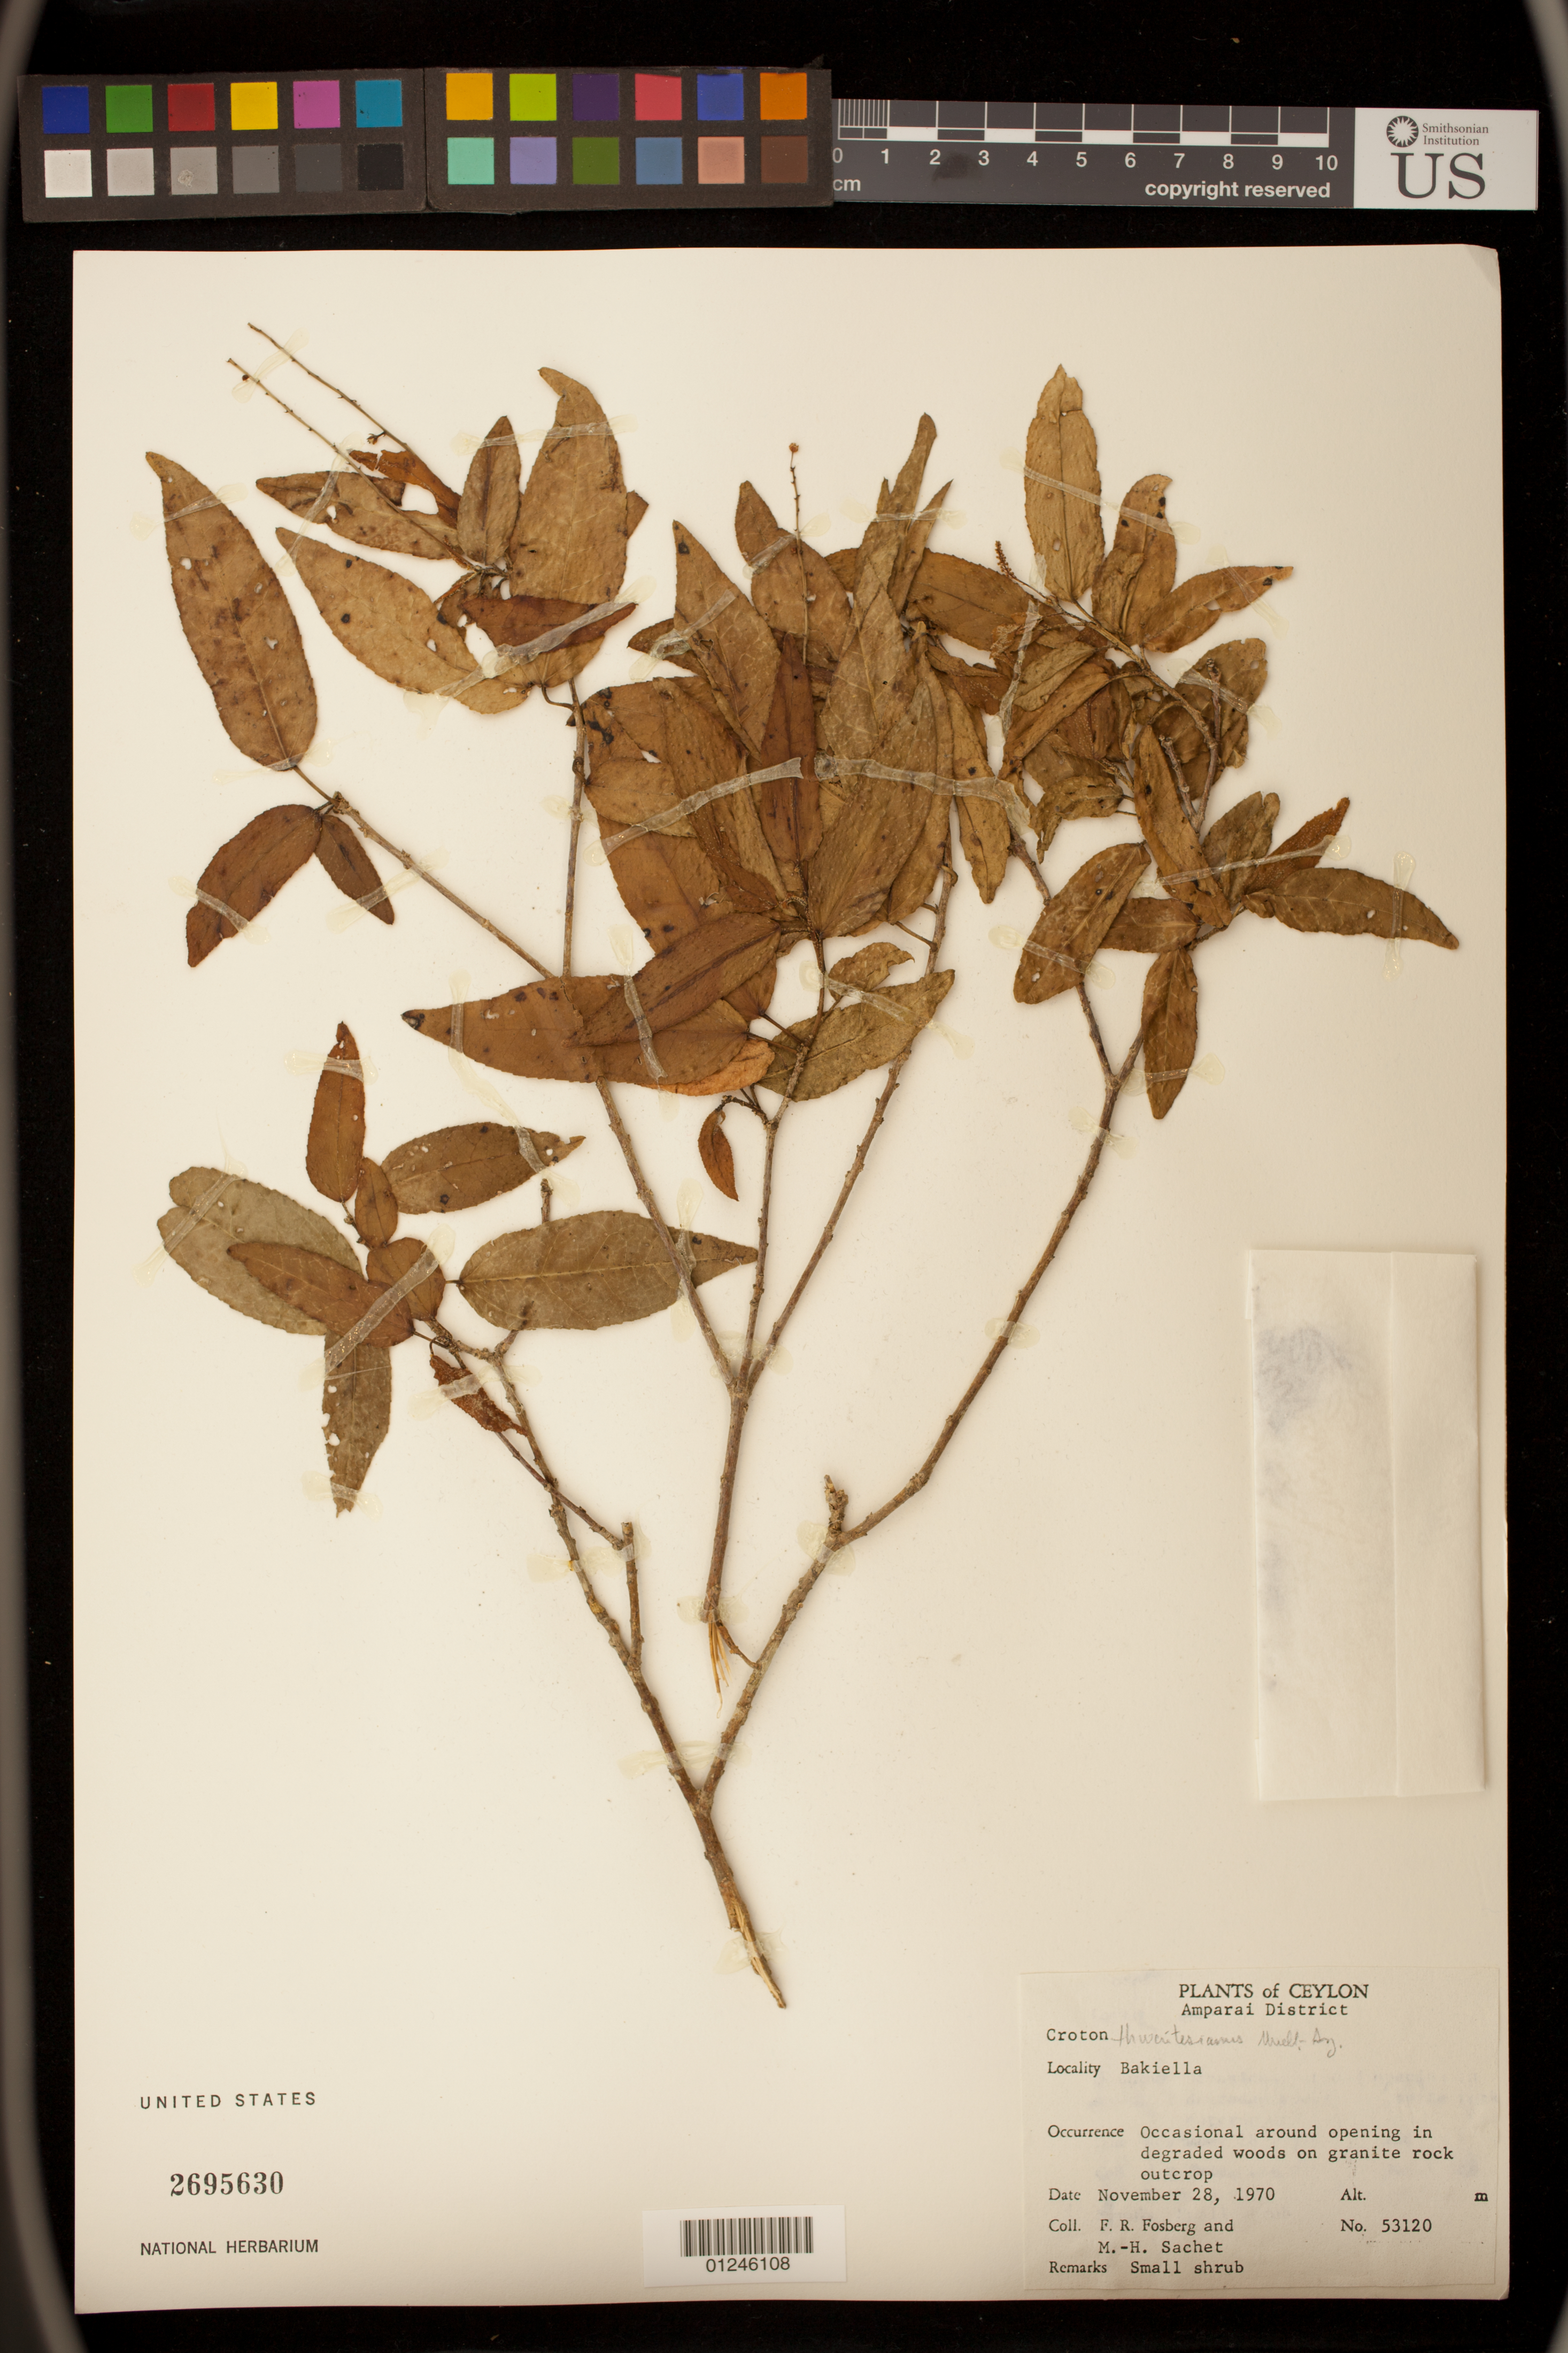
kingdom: Plantae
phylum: Tracheophyta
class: Magnoliopsida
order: Malpighiales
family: Euphorbiaceae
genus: Croton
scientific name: Croton thwaitesianus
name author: Müll. Arg.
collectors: F. R. Fosberg & M.-H. Sachet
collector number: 53120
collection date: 1970-11-28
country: Sri Lanka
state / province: Eastern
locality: Bakiella, Amparai District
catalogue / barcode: US 2695630